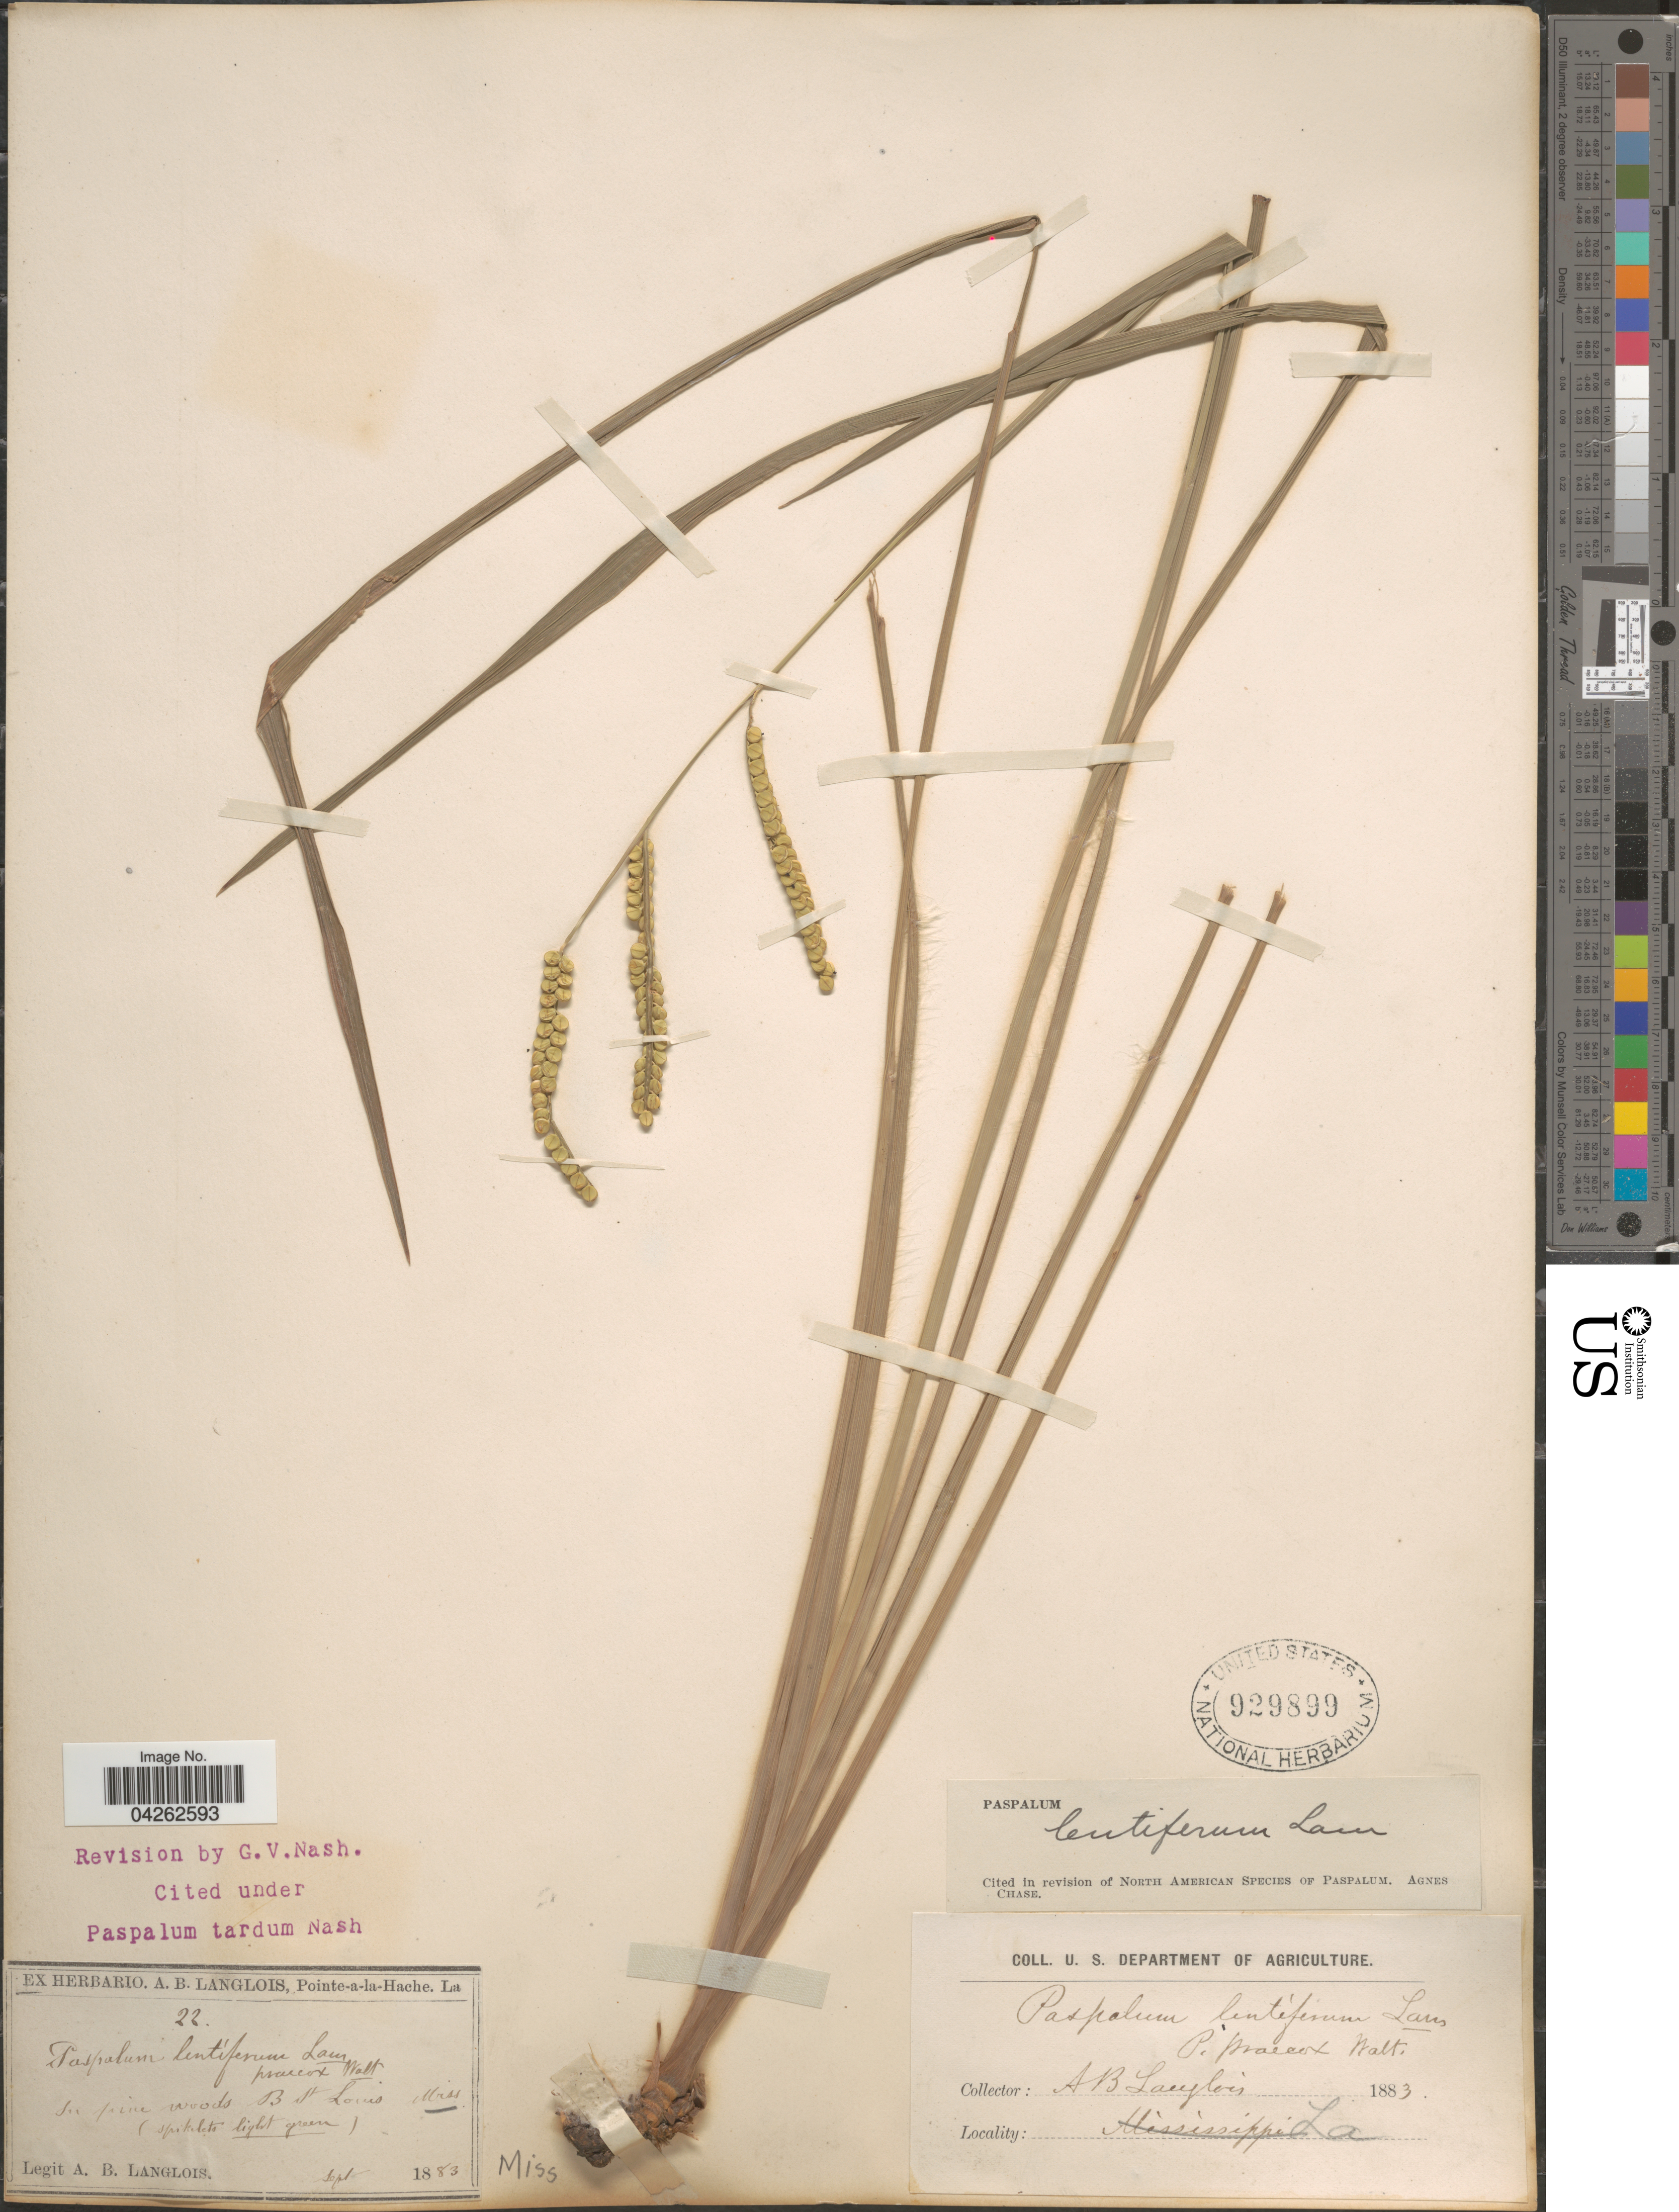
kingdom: Plantae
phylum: Tracheophyta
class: Liliopsida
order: Poales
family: Poaceae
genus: Paspalum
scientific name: Paspalum lentiferum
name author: Lam.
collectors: A. Langlois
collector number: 22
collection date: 1883-09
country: United States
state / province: Mississippi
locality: In pine woods B St. Louis.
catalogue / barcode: US 929899